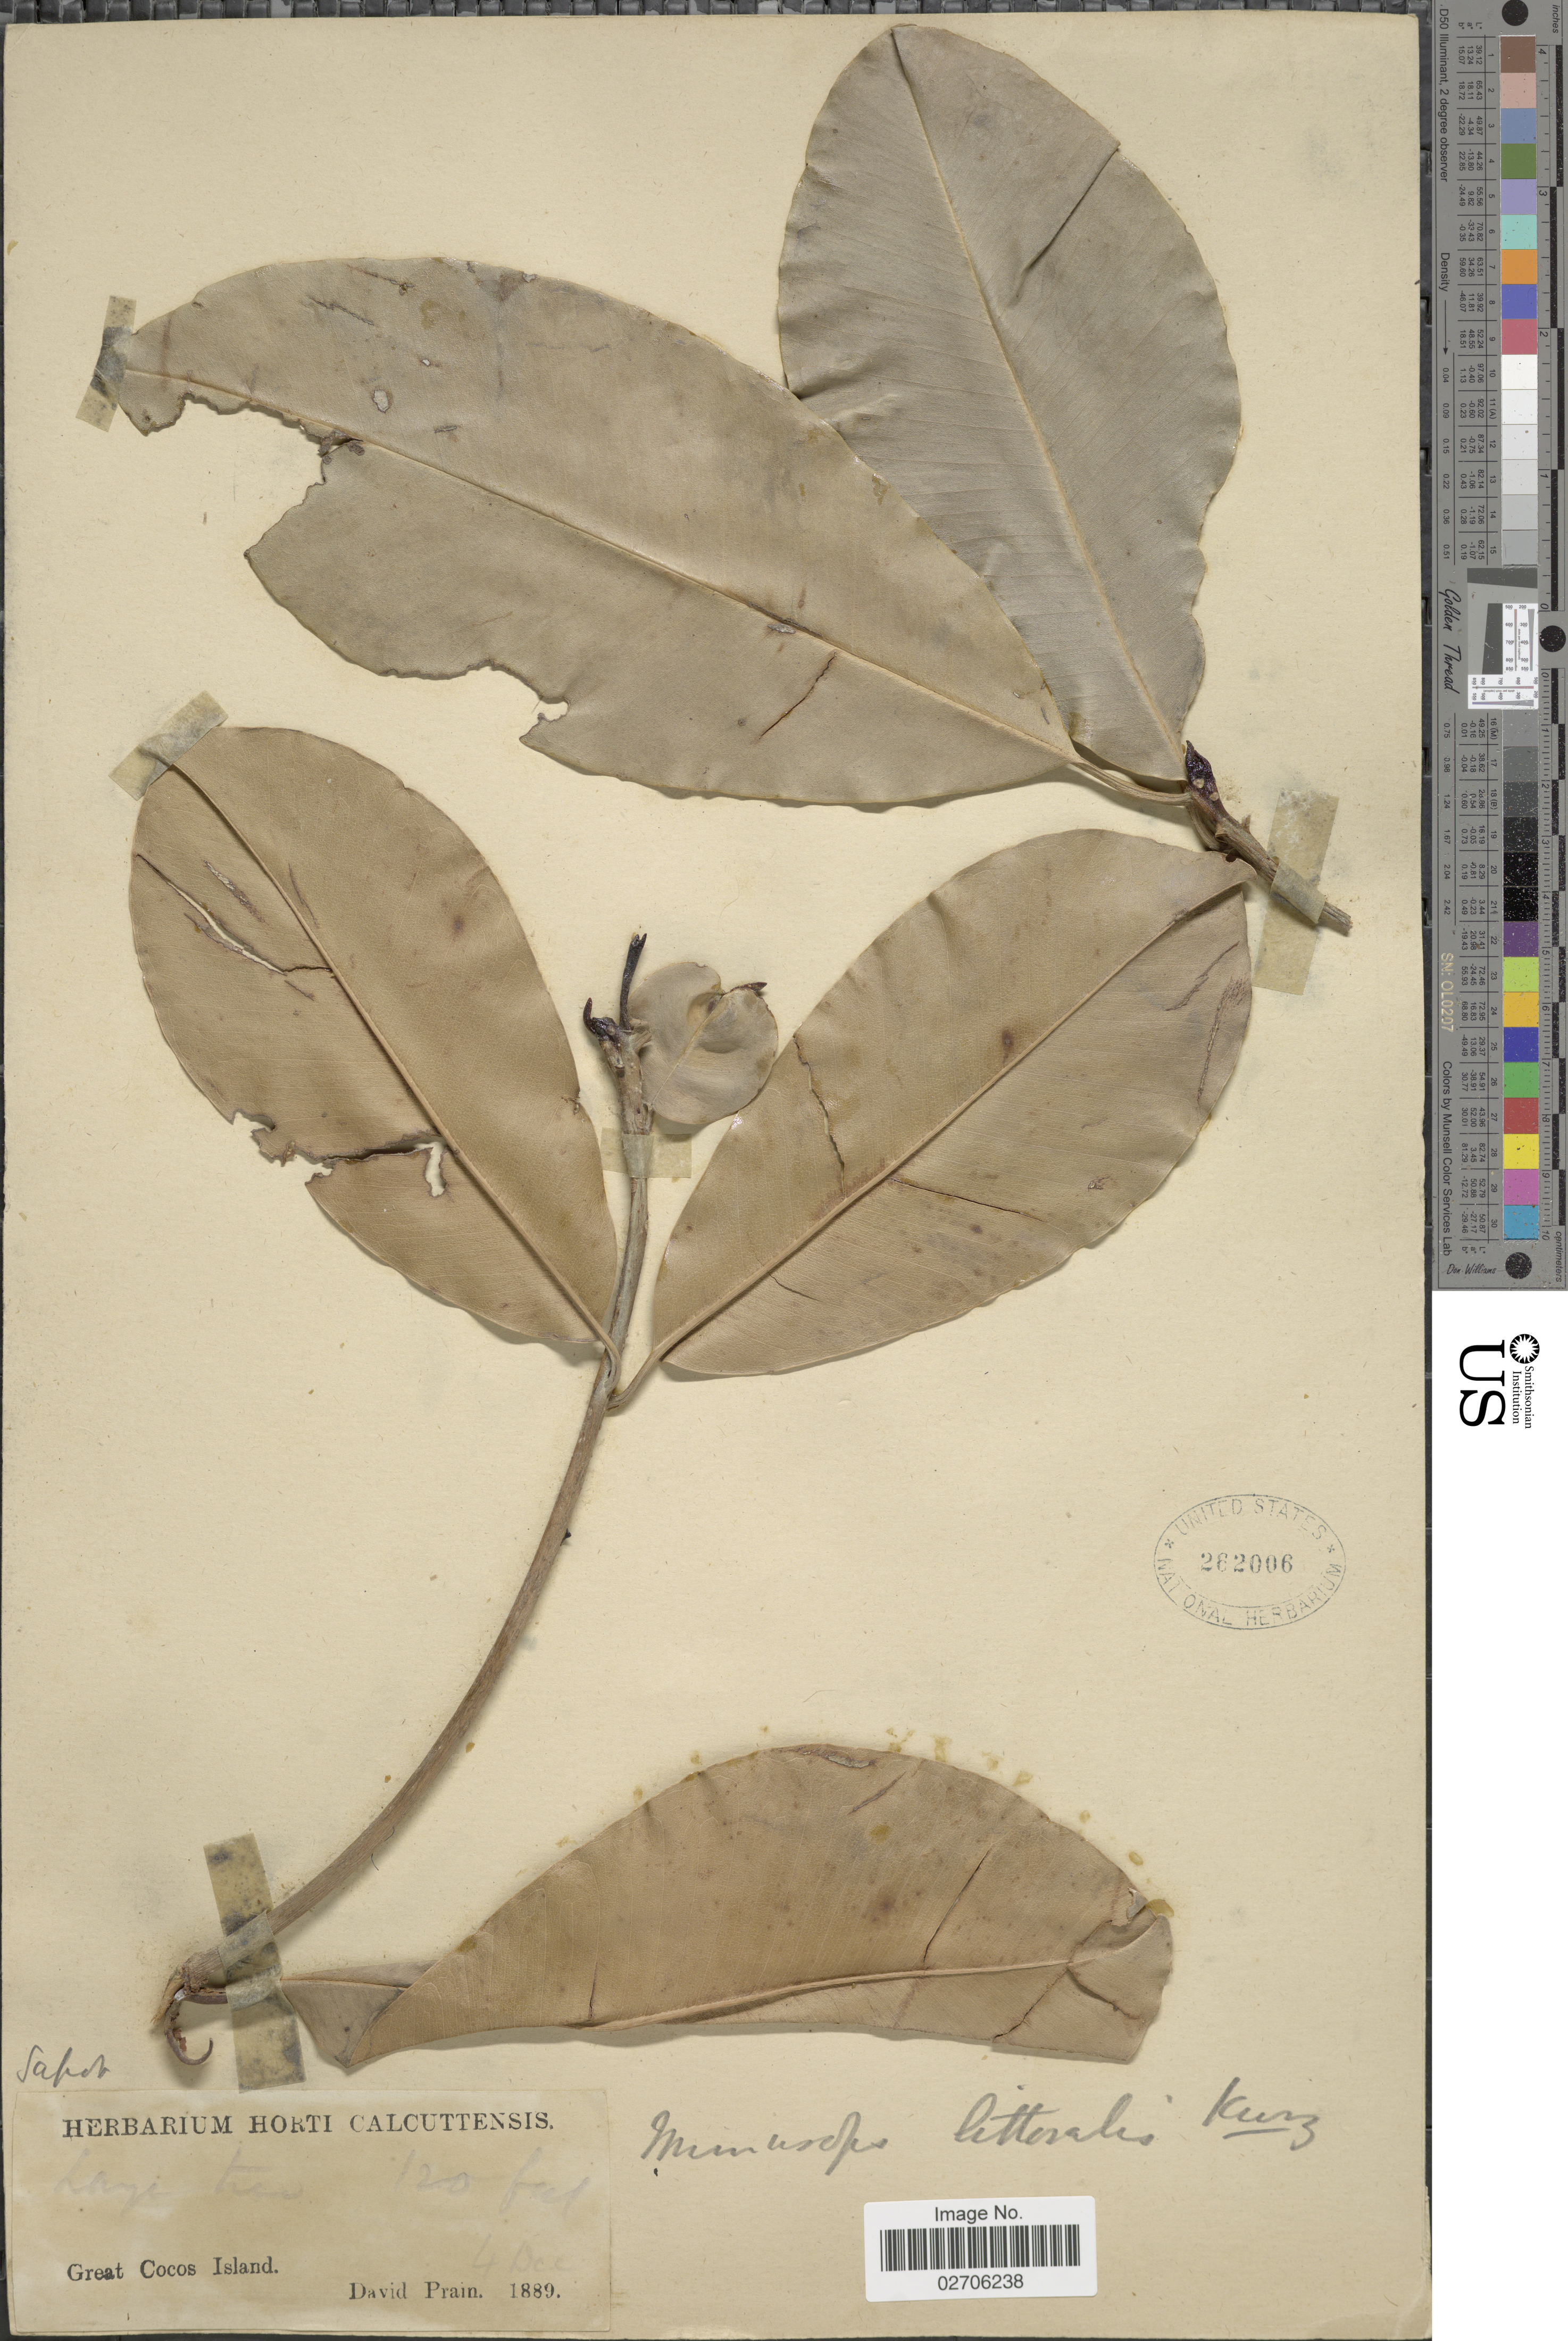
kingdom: Plantae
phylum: Tracheophyta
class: Magnoliopsida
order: Ericales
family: Sapotaceae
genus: Mimusops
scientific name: Mimusops littoralis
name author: Kurz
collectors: D. Prain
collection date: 1889-12-04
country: Myanmar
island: Great Coco Island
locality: Great Cocos Island.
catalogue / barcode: US 262006